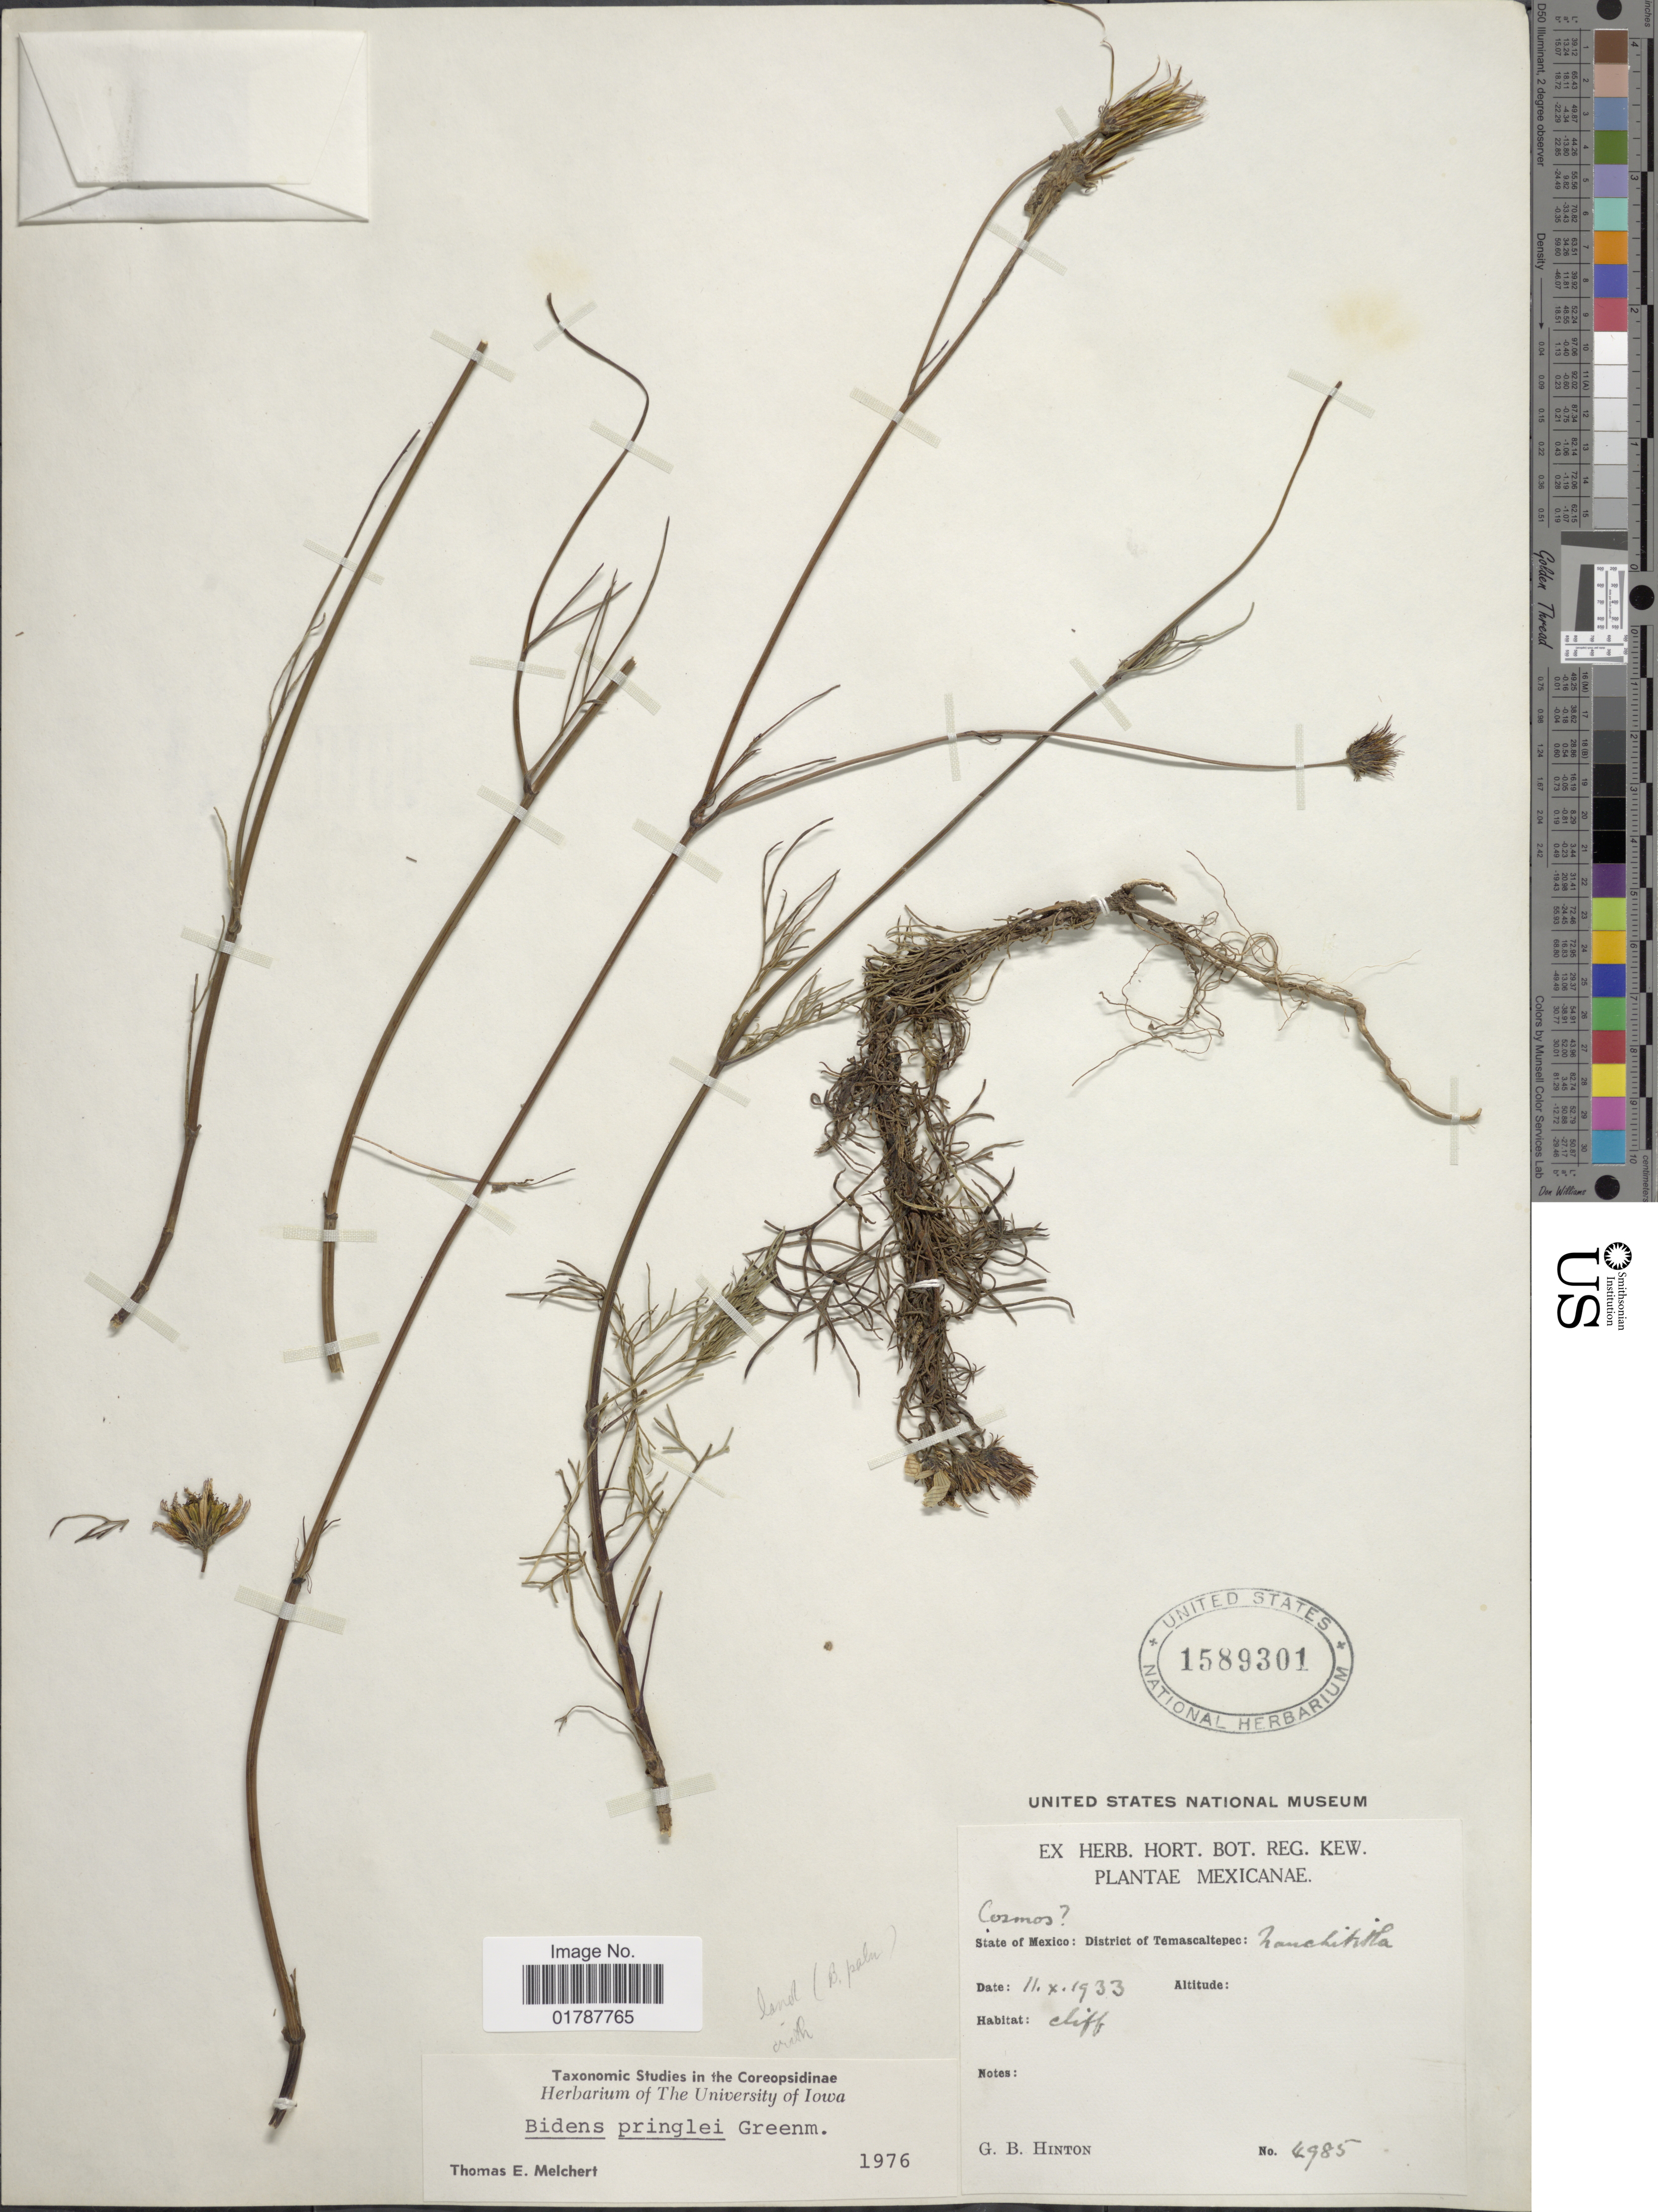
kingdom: Plantae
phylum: Tracheophyta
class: Magnoliopsida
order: Asterales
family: Asteraceae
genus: Bidens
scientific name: Bidens pringlei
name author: Greenm.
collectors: G. B. Hinton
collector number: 4985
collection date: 1933-10-11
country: Mexico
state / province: México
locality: State of Mexico: District of Temascaltepec, Nanchititla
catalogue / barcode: US 1589301